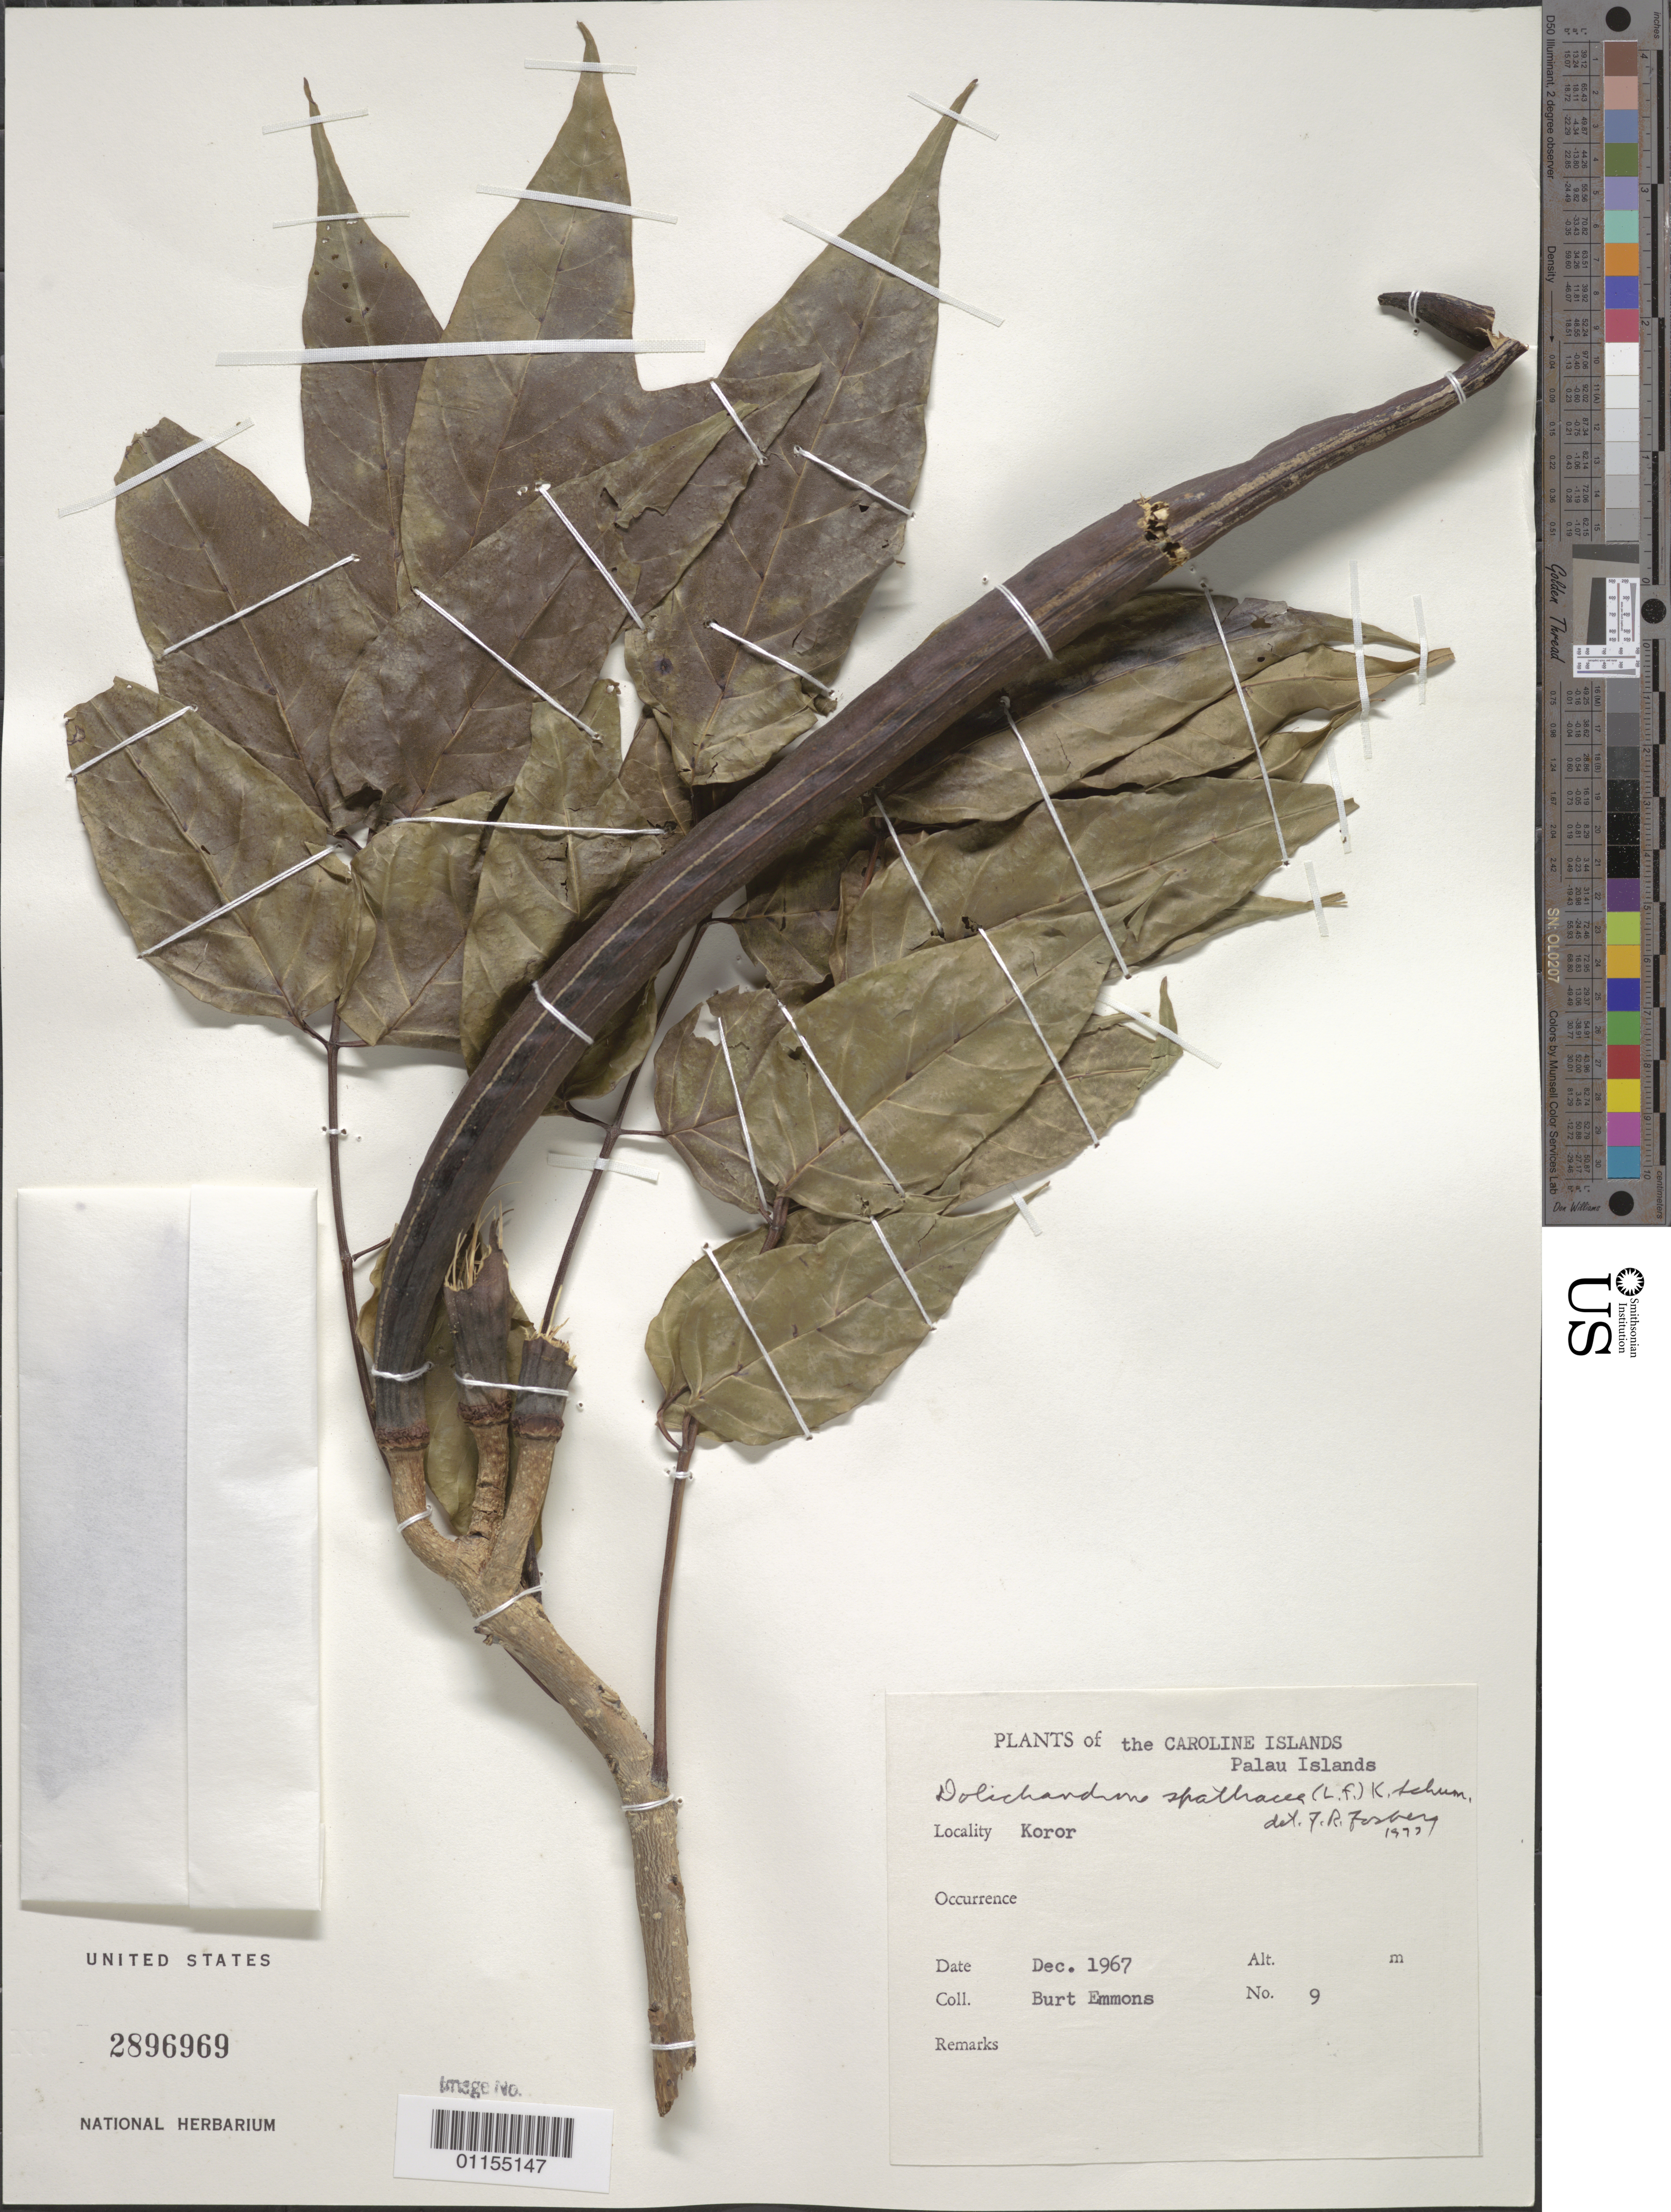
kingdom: Plantae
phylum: Tracheophyta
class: Magnoliopsida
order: Lamiales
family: Bignoniaceae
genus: Dolichandrone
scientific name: Dolichandrone spathacea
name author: (L. f.) K. Schum.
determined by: Fosberg, F. R.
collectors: B. Emmons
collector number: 9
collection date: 1967-12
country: Palau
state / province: Koror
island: Koror I.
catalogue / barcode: US 2896969